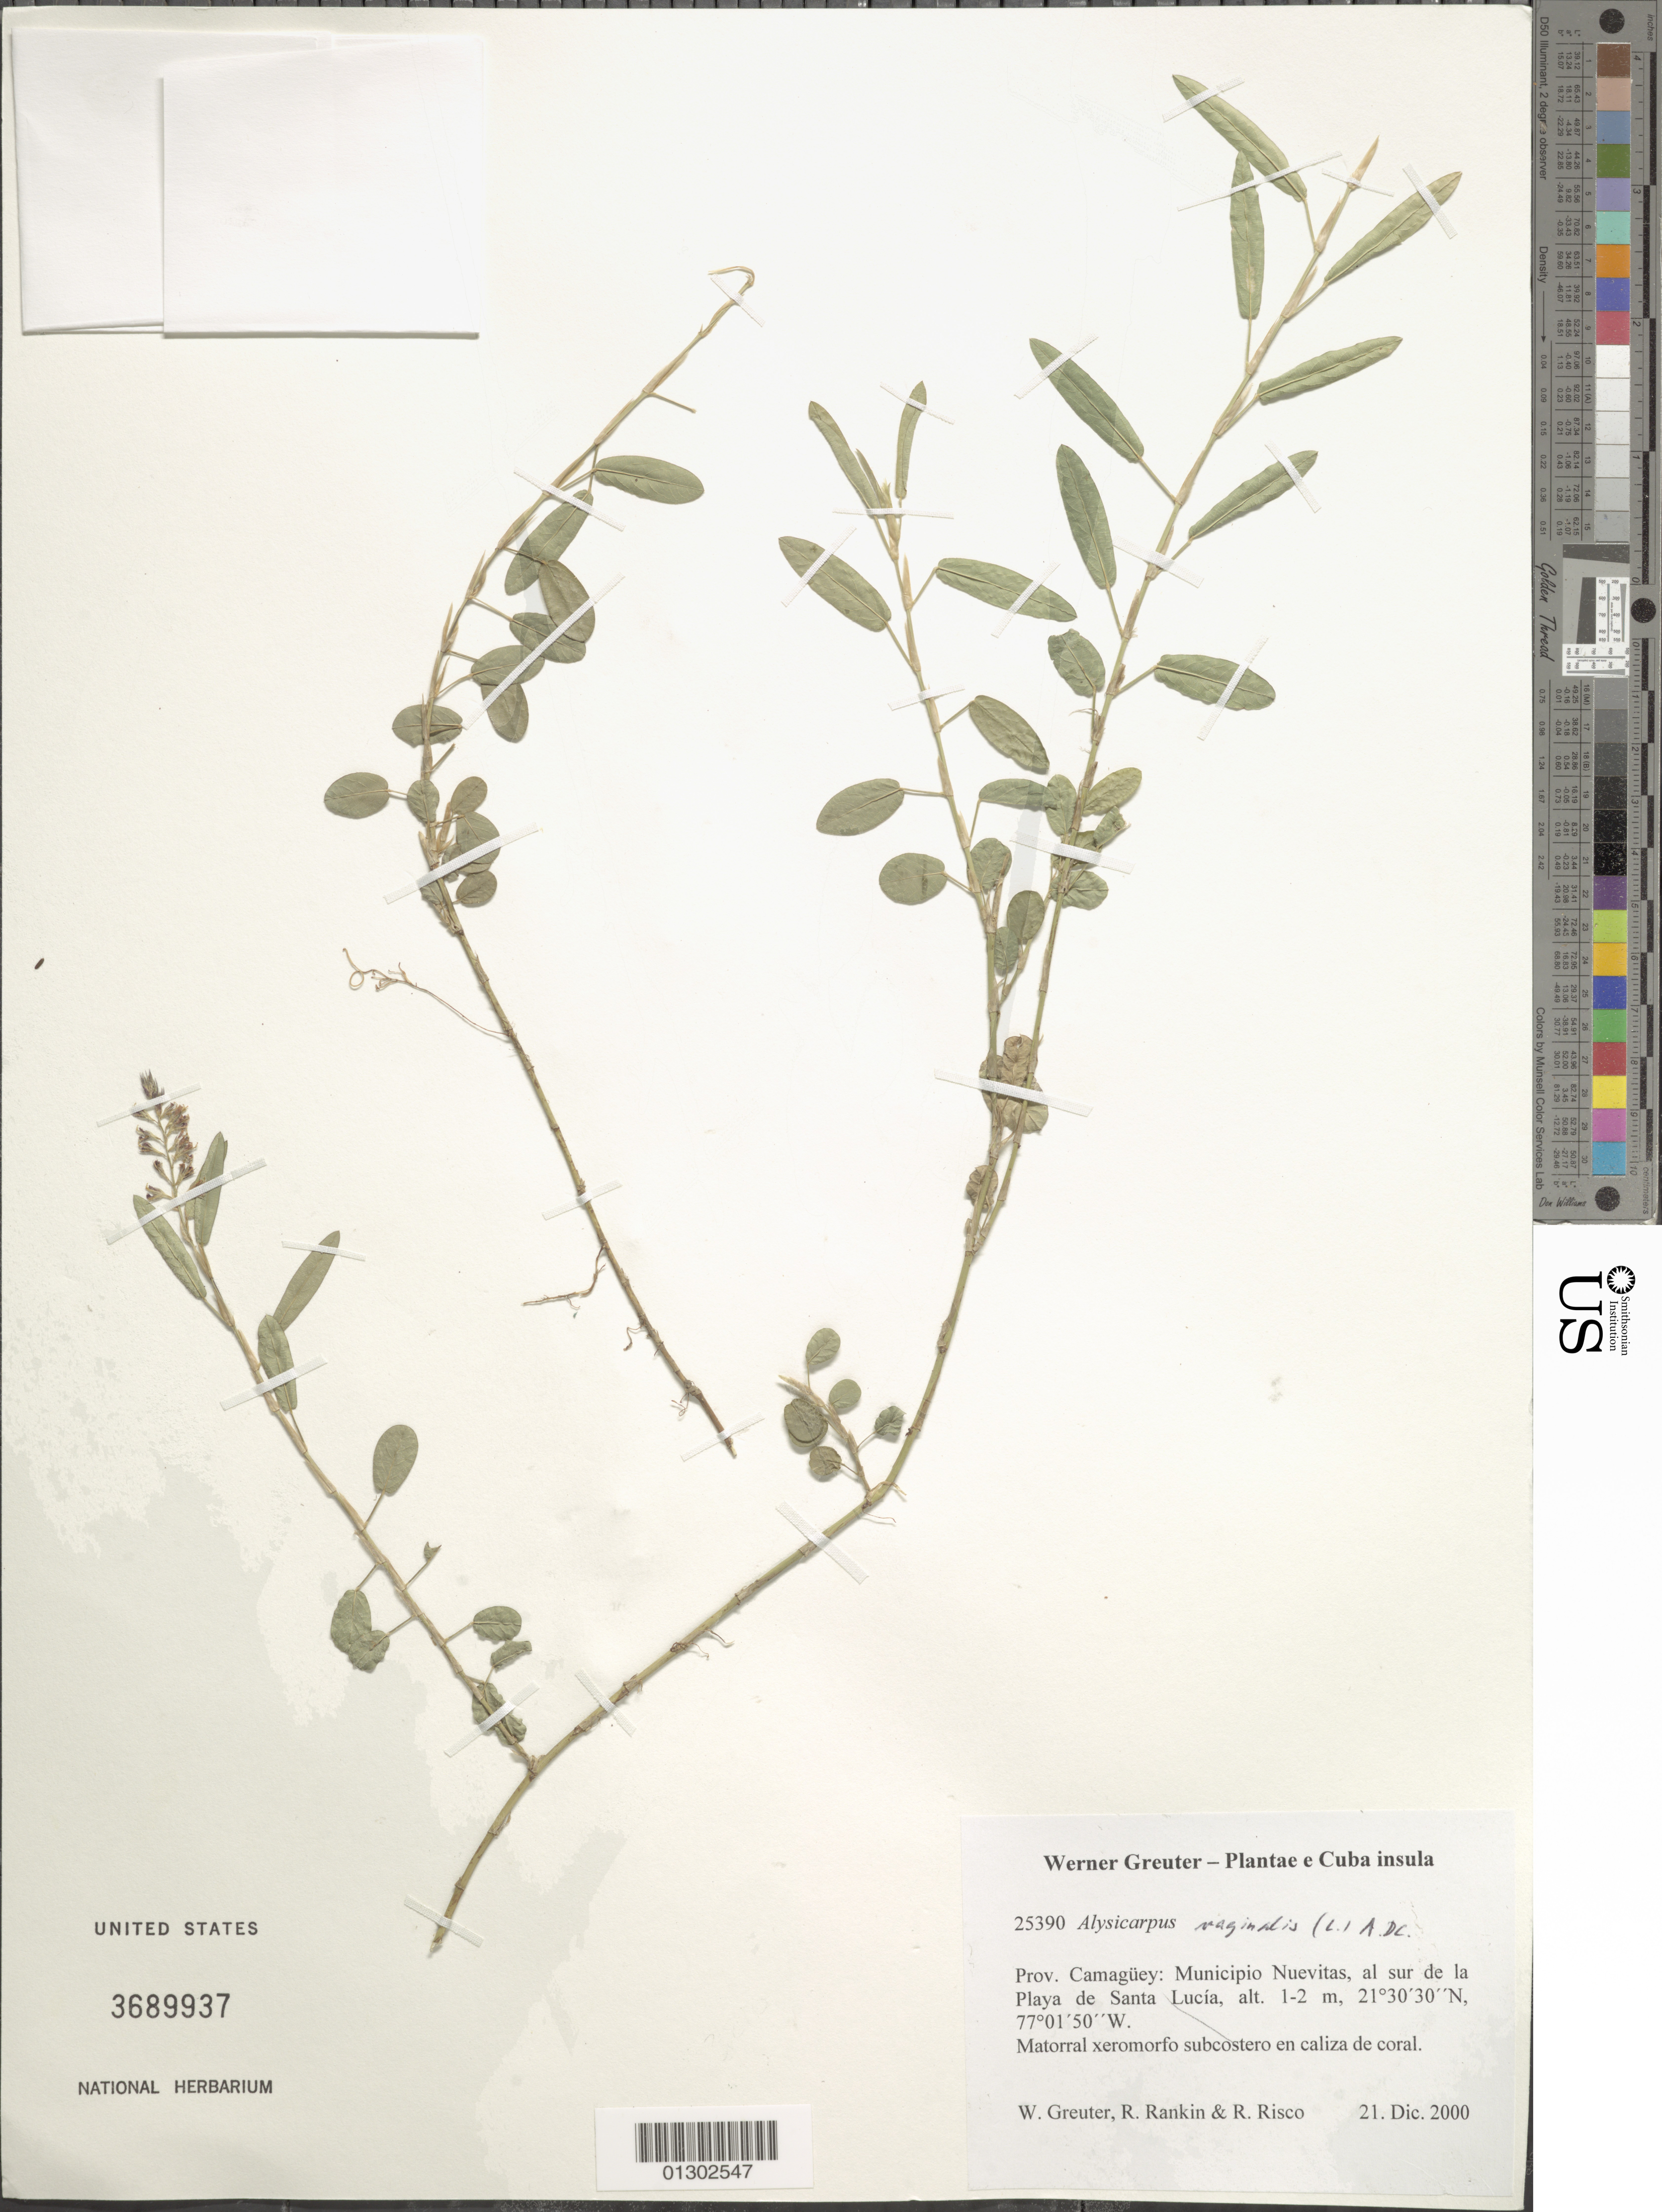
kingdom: Plantae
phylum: Tracheophyta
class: Magnoliopsida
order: Fabales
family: Fabaceae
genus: Alysicarpus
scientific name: Alysicarpus vaginalis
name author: (L.) DC.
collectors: W. R. Greuter, R. Rankin Rodriguez & R. Risco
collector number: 25390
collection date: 2000-12-21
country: Cuba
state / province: Camagüey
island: Cuba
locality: Municipio Nuevitas, al sur de la Playa de Santa Lucía.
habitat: Matorral xeromorfo subcostero en caliza de coral.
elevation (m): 1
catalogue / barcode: US 3689937